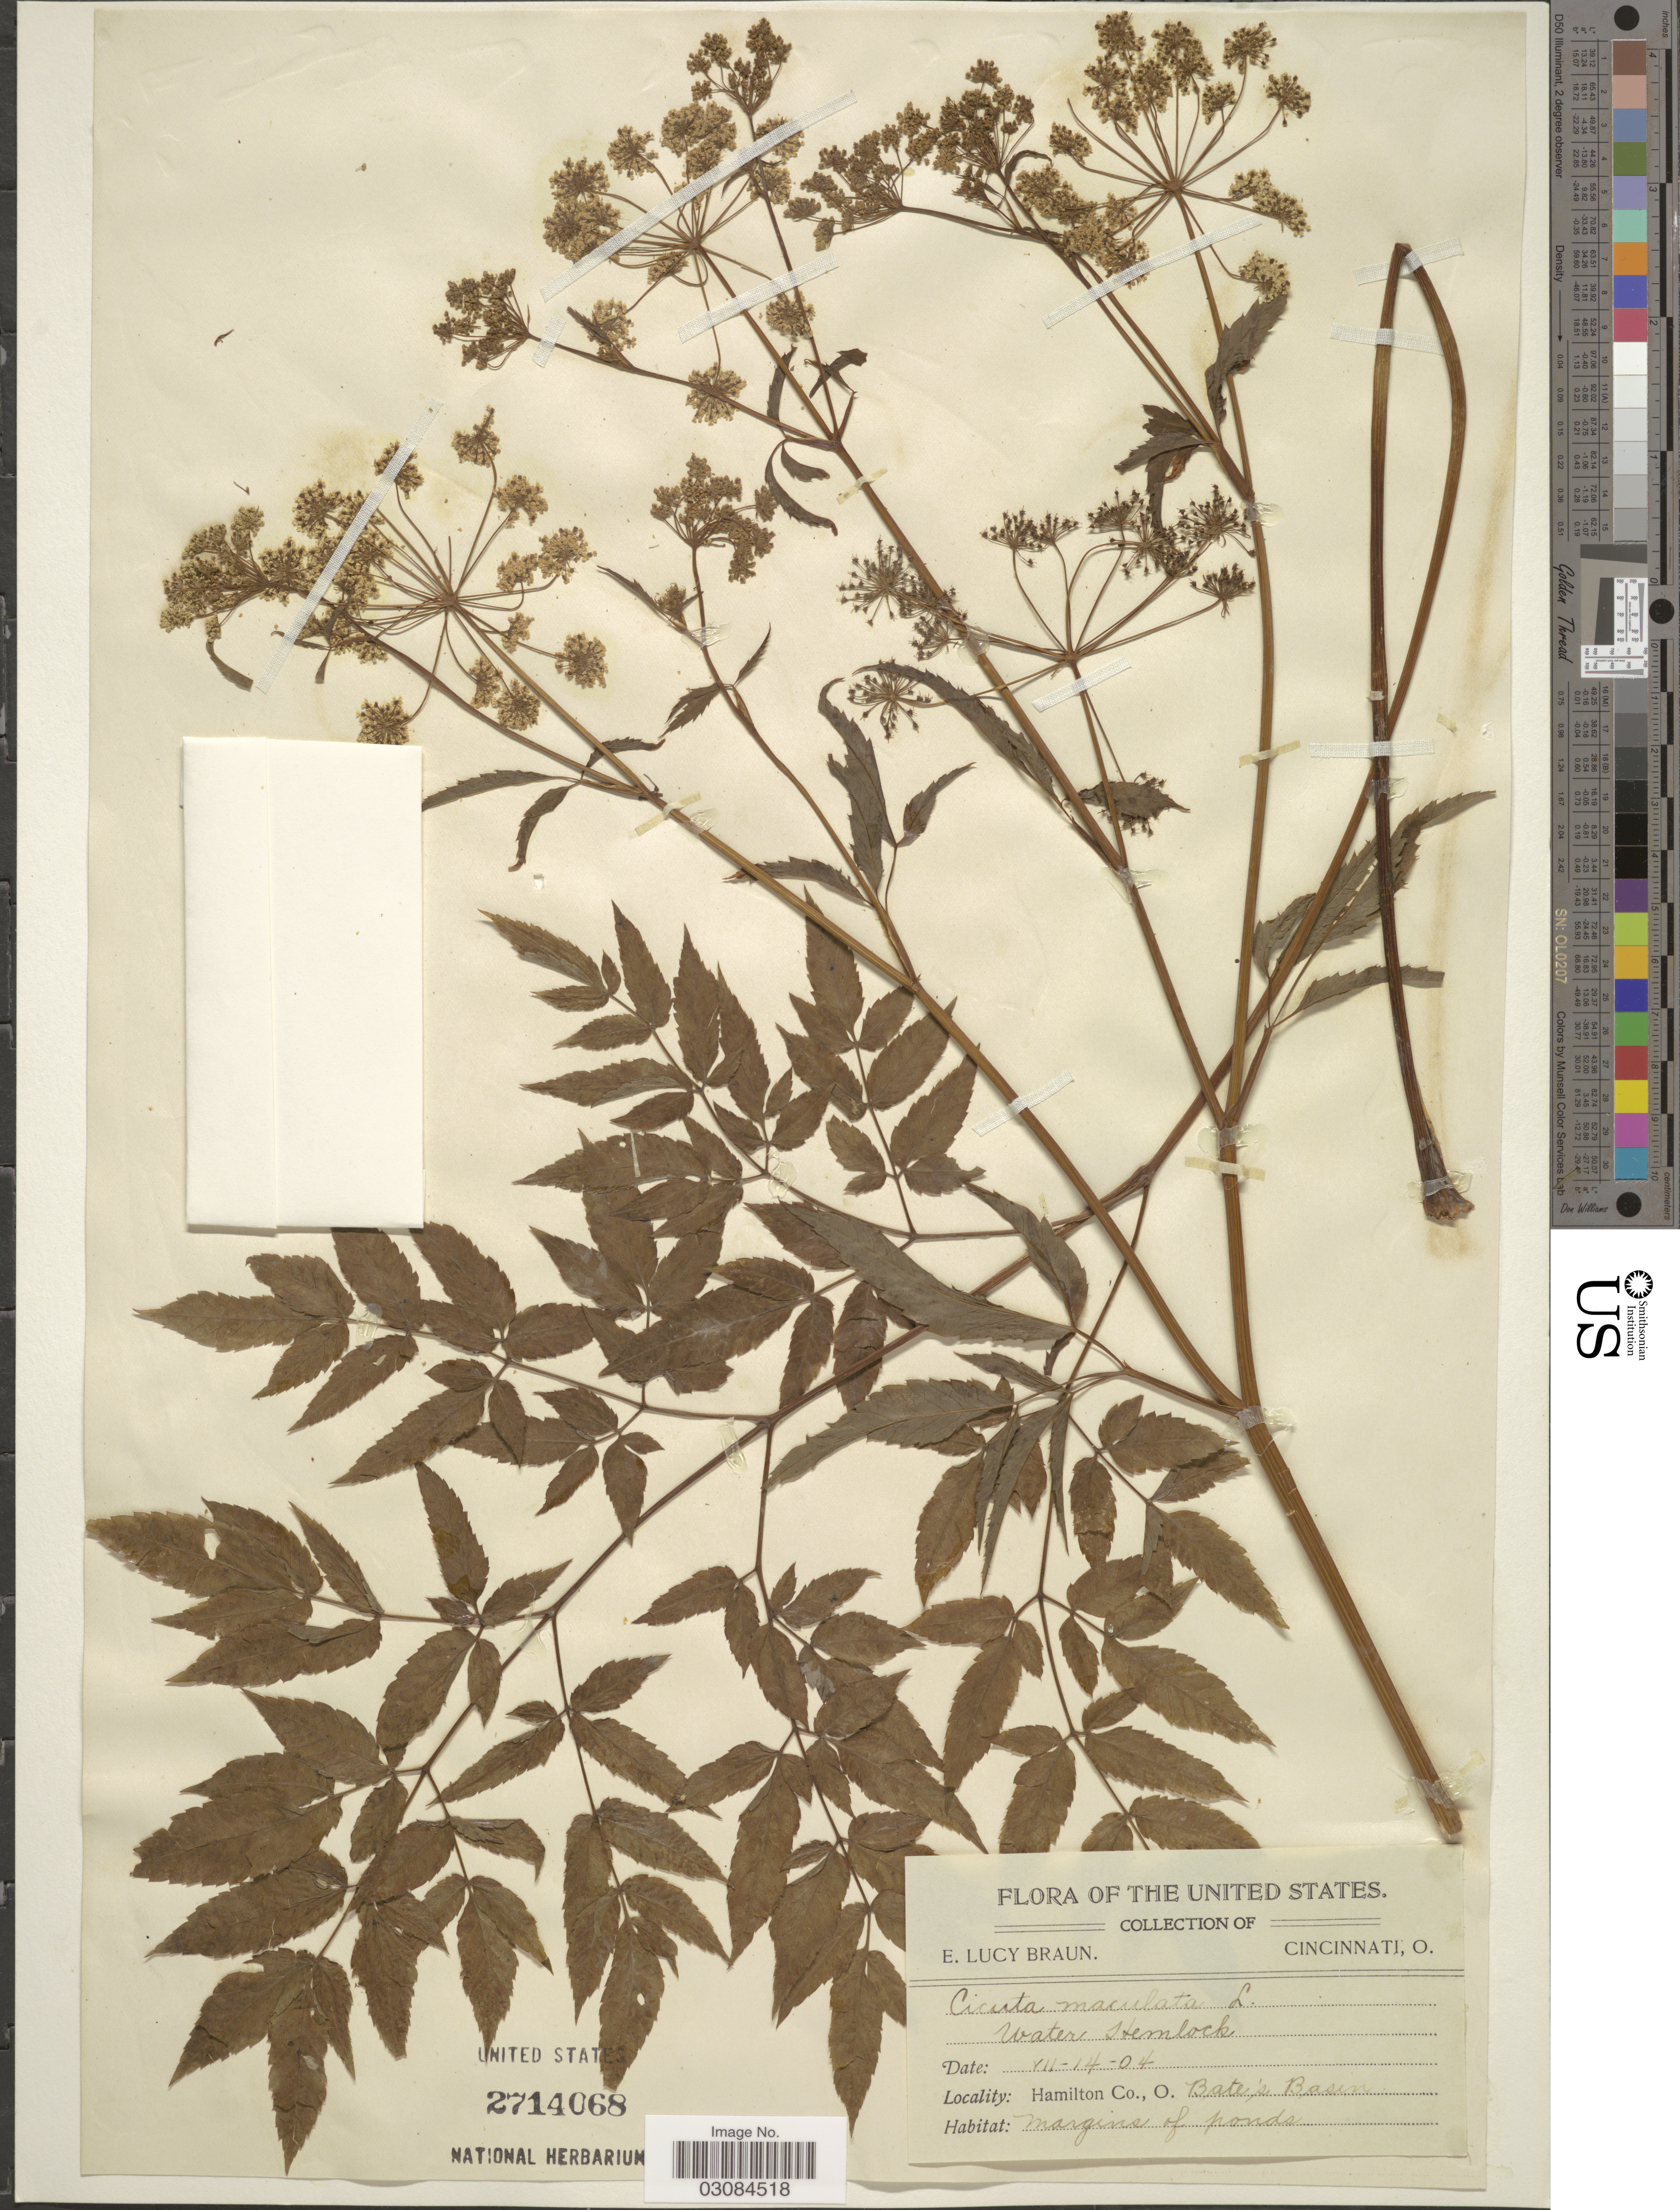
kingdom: Plantae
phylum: Tracheophyta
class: Magnoliopsida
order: Apiales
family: Apiaceae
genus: Cicuta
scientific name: Cicuta maculata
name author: L.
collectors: E. L. Braun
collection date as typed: Transcribed d/m/y: 14/6/4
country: United States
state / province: Ohio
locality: Hamilton Co. Bate's Basin.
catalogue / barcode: US 2714068